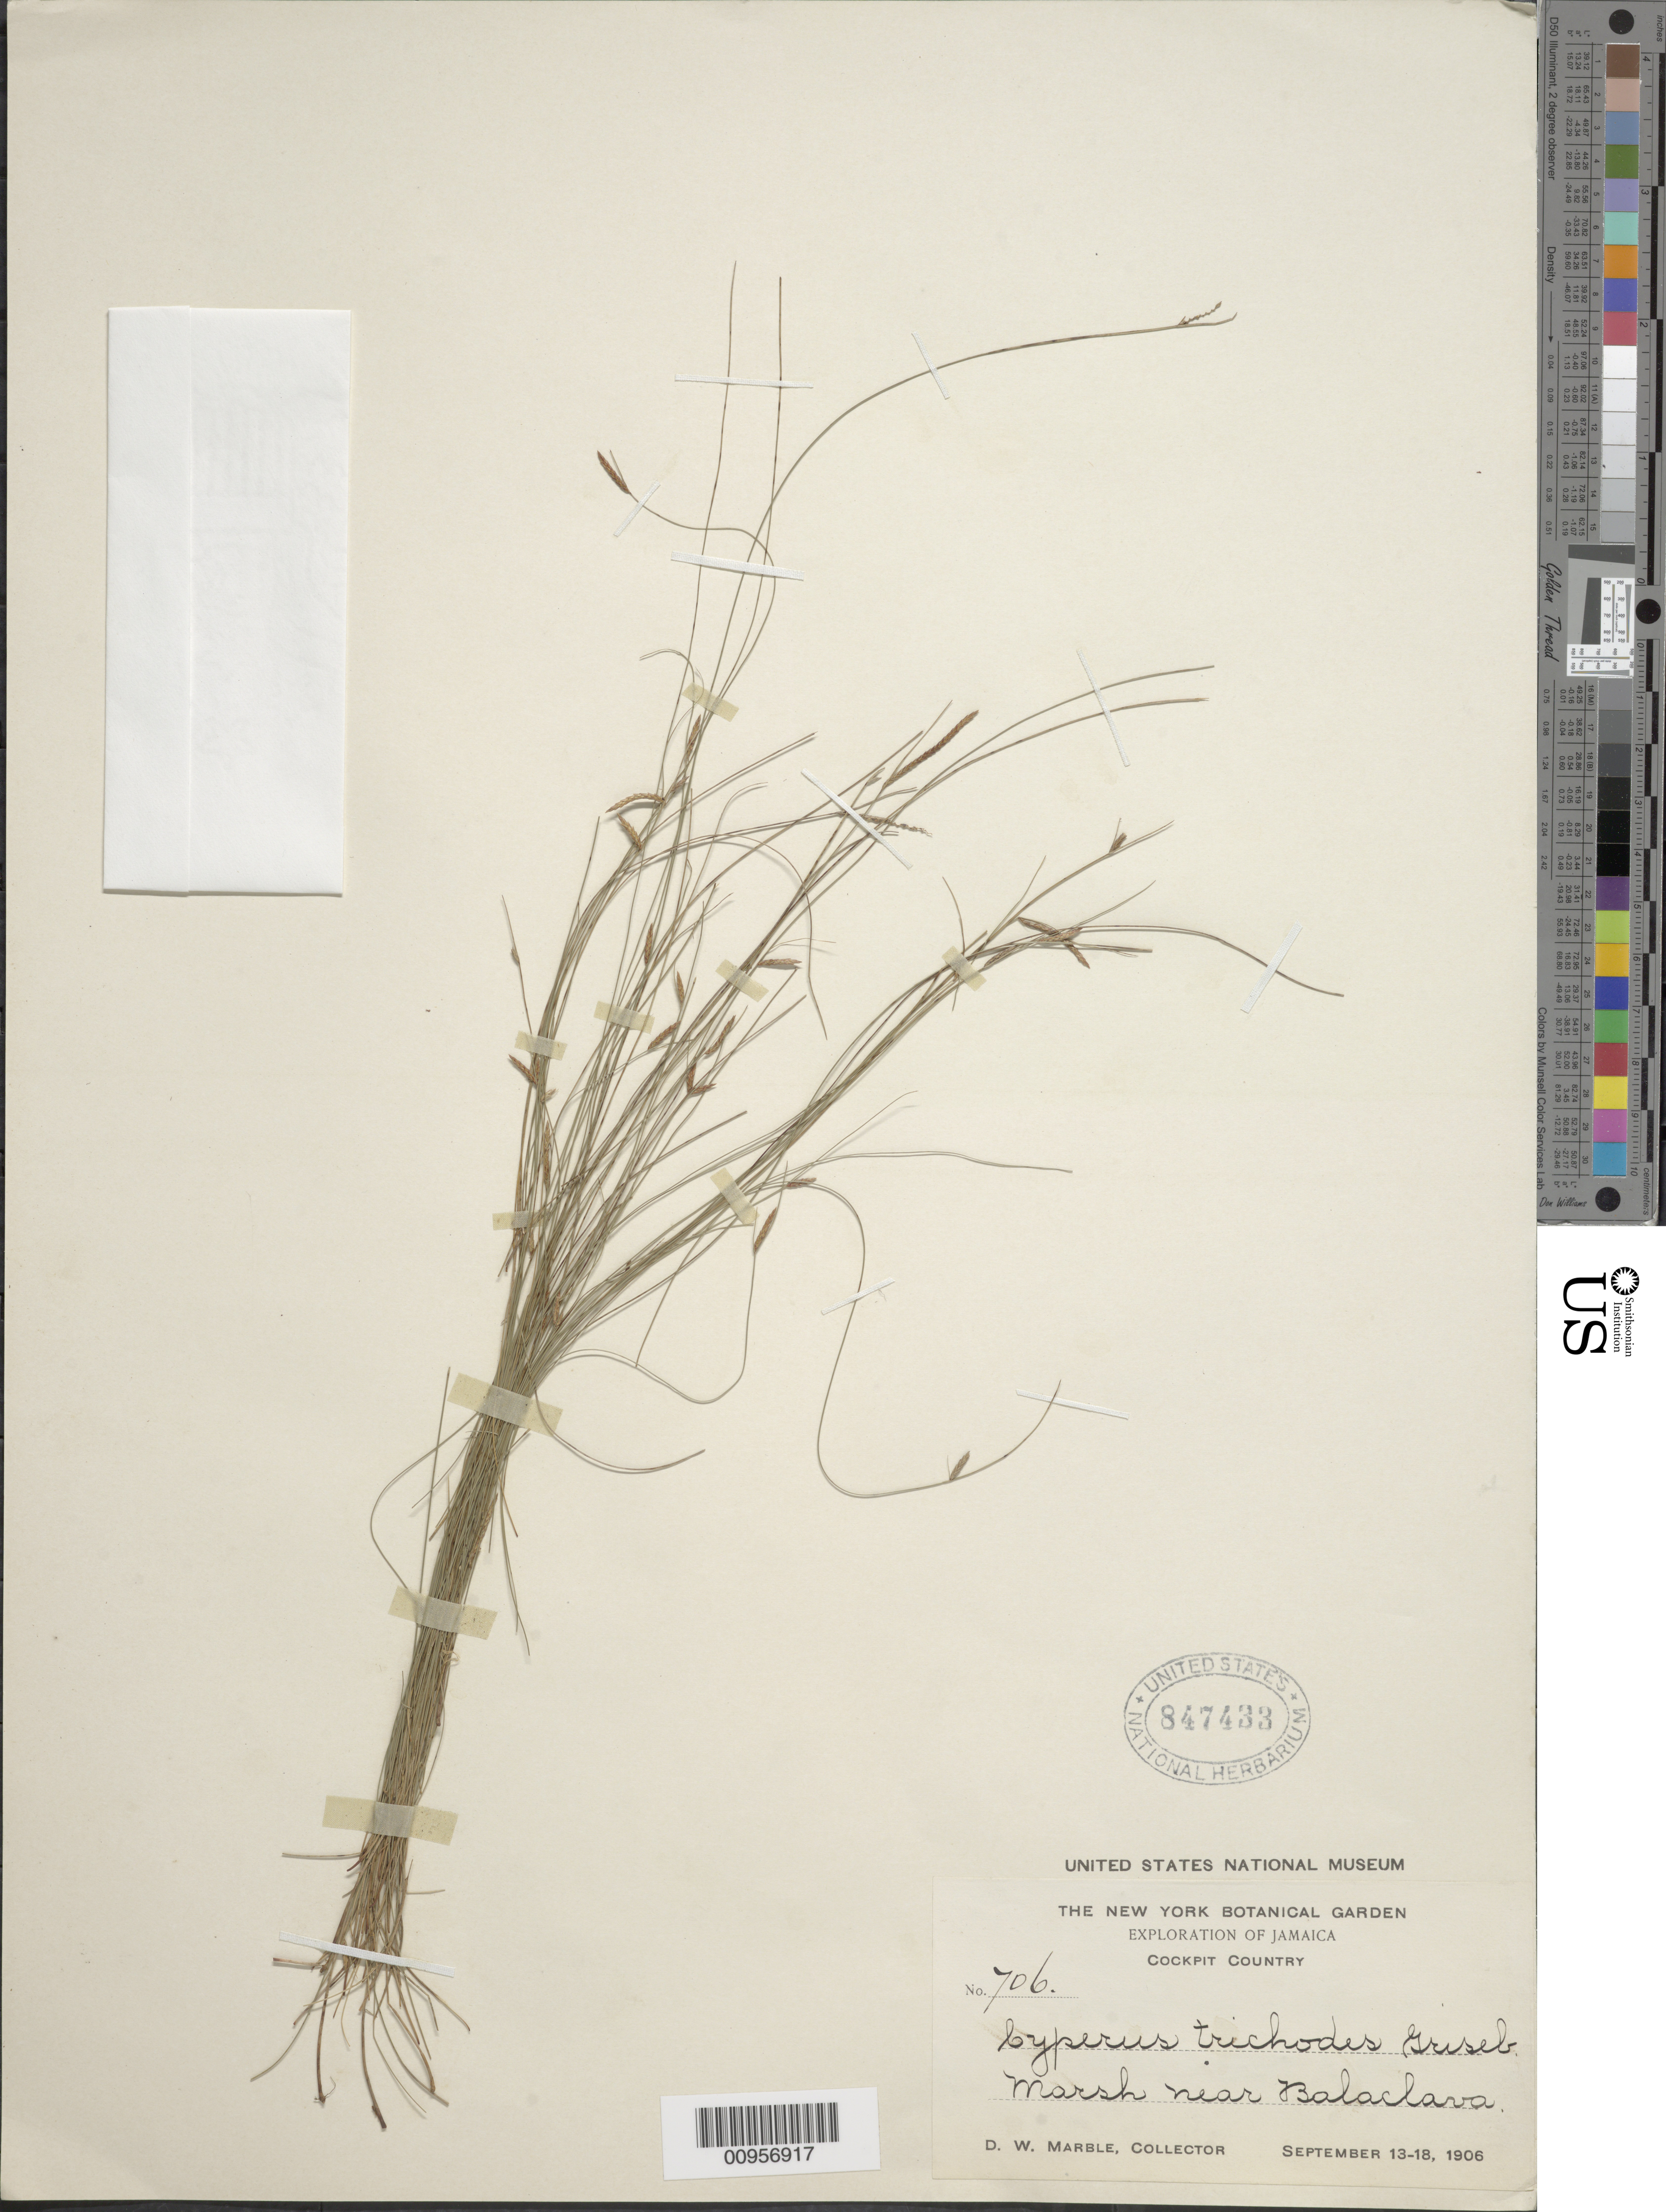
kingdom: Plantae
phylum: Tracheophyta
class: Liliopsida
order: Poales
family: Cyperaceae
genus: Cyperus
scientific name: Cyperus trichodes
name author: Griseb.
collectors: D. W. Marble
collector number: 706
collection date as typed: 13 Sep 1906 to 18 Sep 1906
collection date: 1906-09-13/1906-09-18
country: Jamaica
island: Jamaica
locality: Cockpit Country, marsh near Balaclava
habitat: Marsh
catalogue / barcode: US 847433